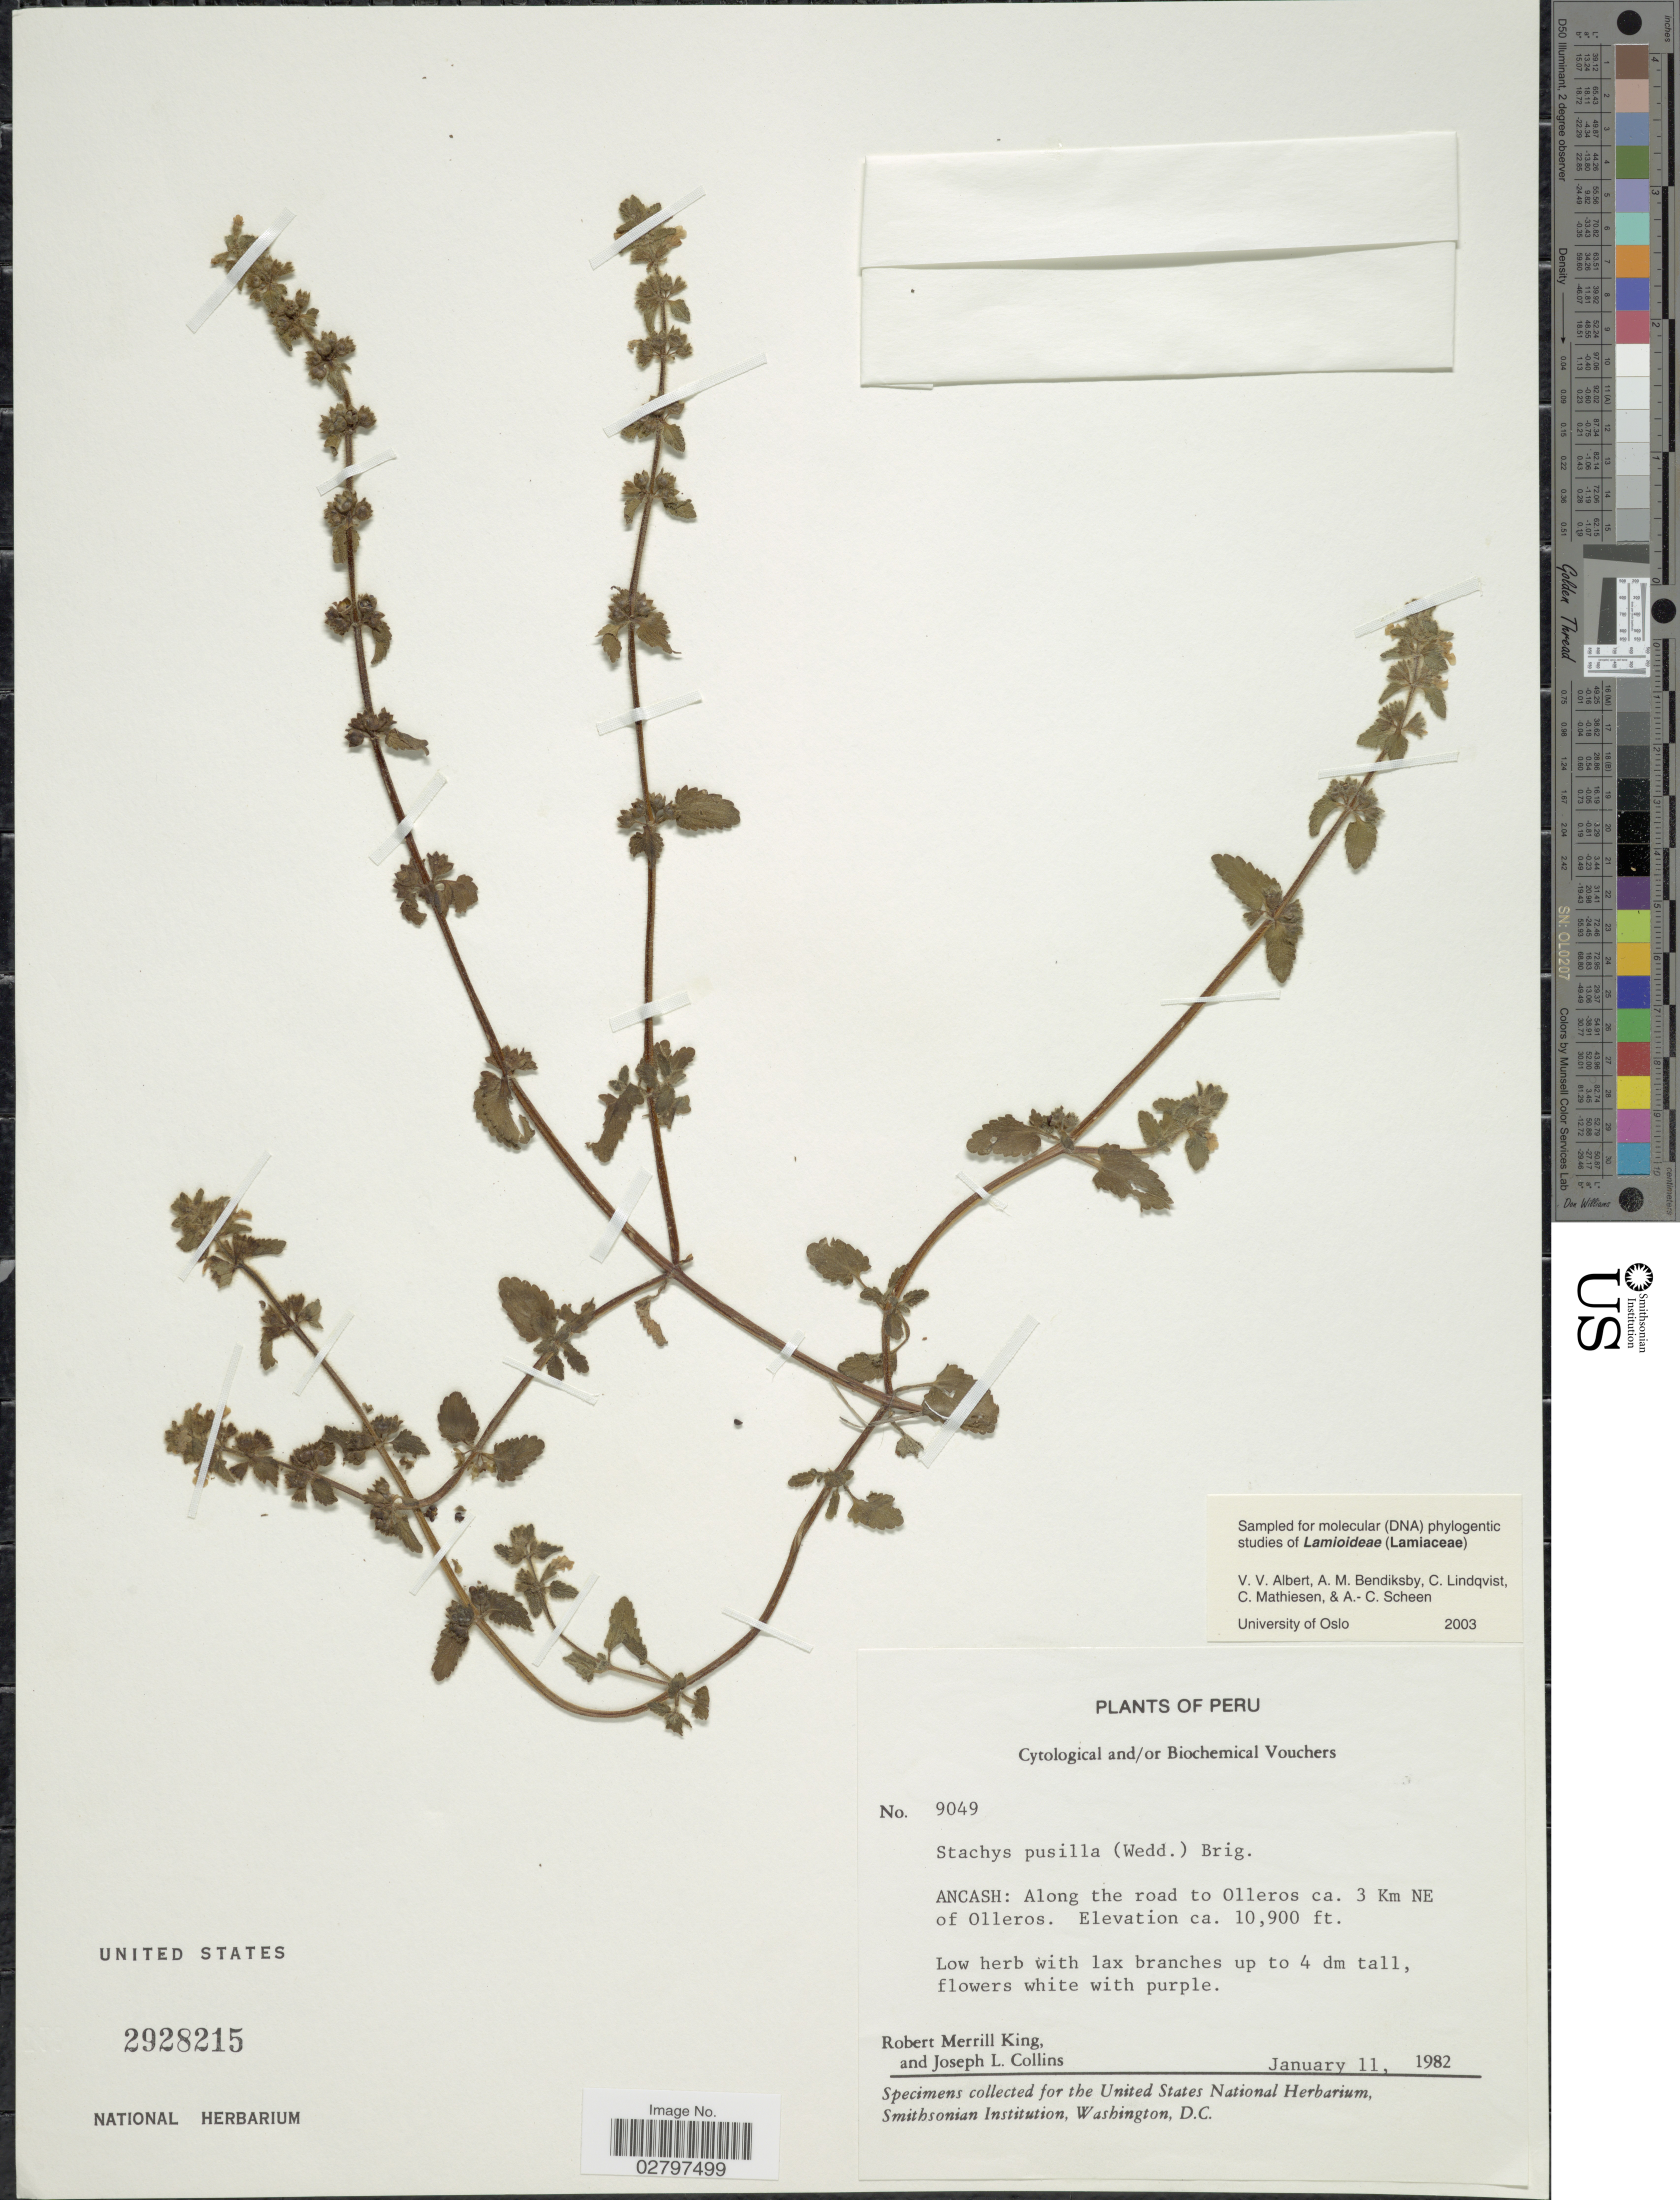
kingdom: Plantae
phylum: Tracheophyta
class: Magnoliopsida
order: Lamiales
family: Lamiaceae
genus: Stachys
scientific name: Stachys pusilla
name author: (Wedd.) Briq.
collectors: R. M. King & J. L. Collins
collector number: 9049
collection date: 1982-01-11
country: Peru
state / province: Ancash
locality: Along the road to Olleros ca. 3 km NE of Olleros.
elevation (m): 3322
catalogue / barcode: US 2928215